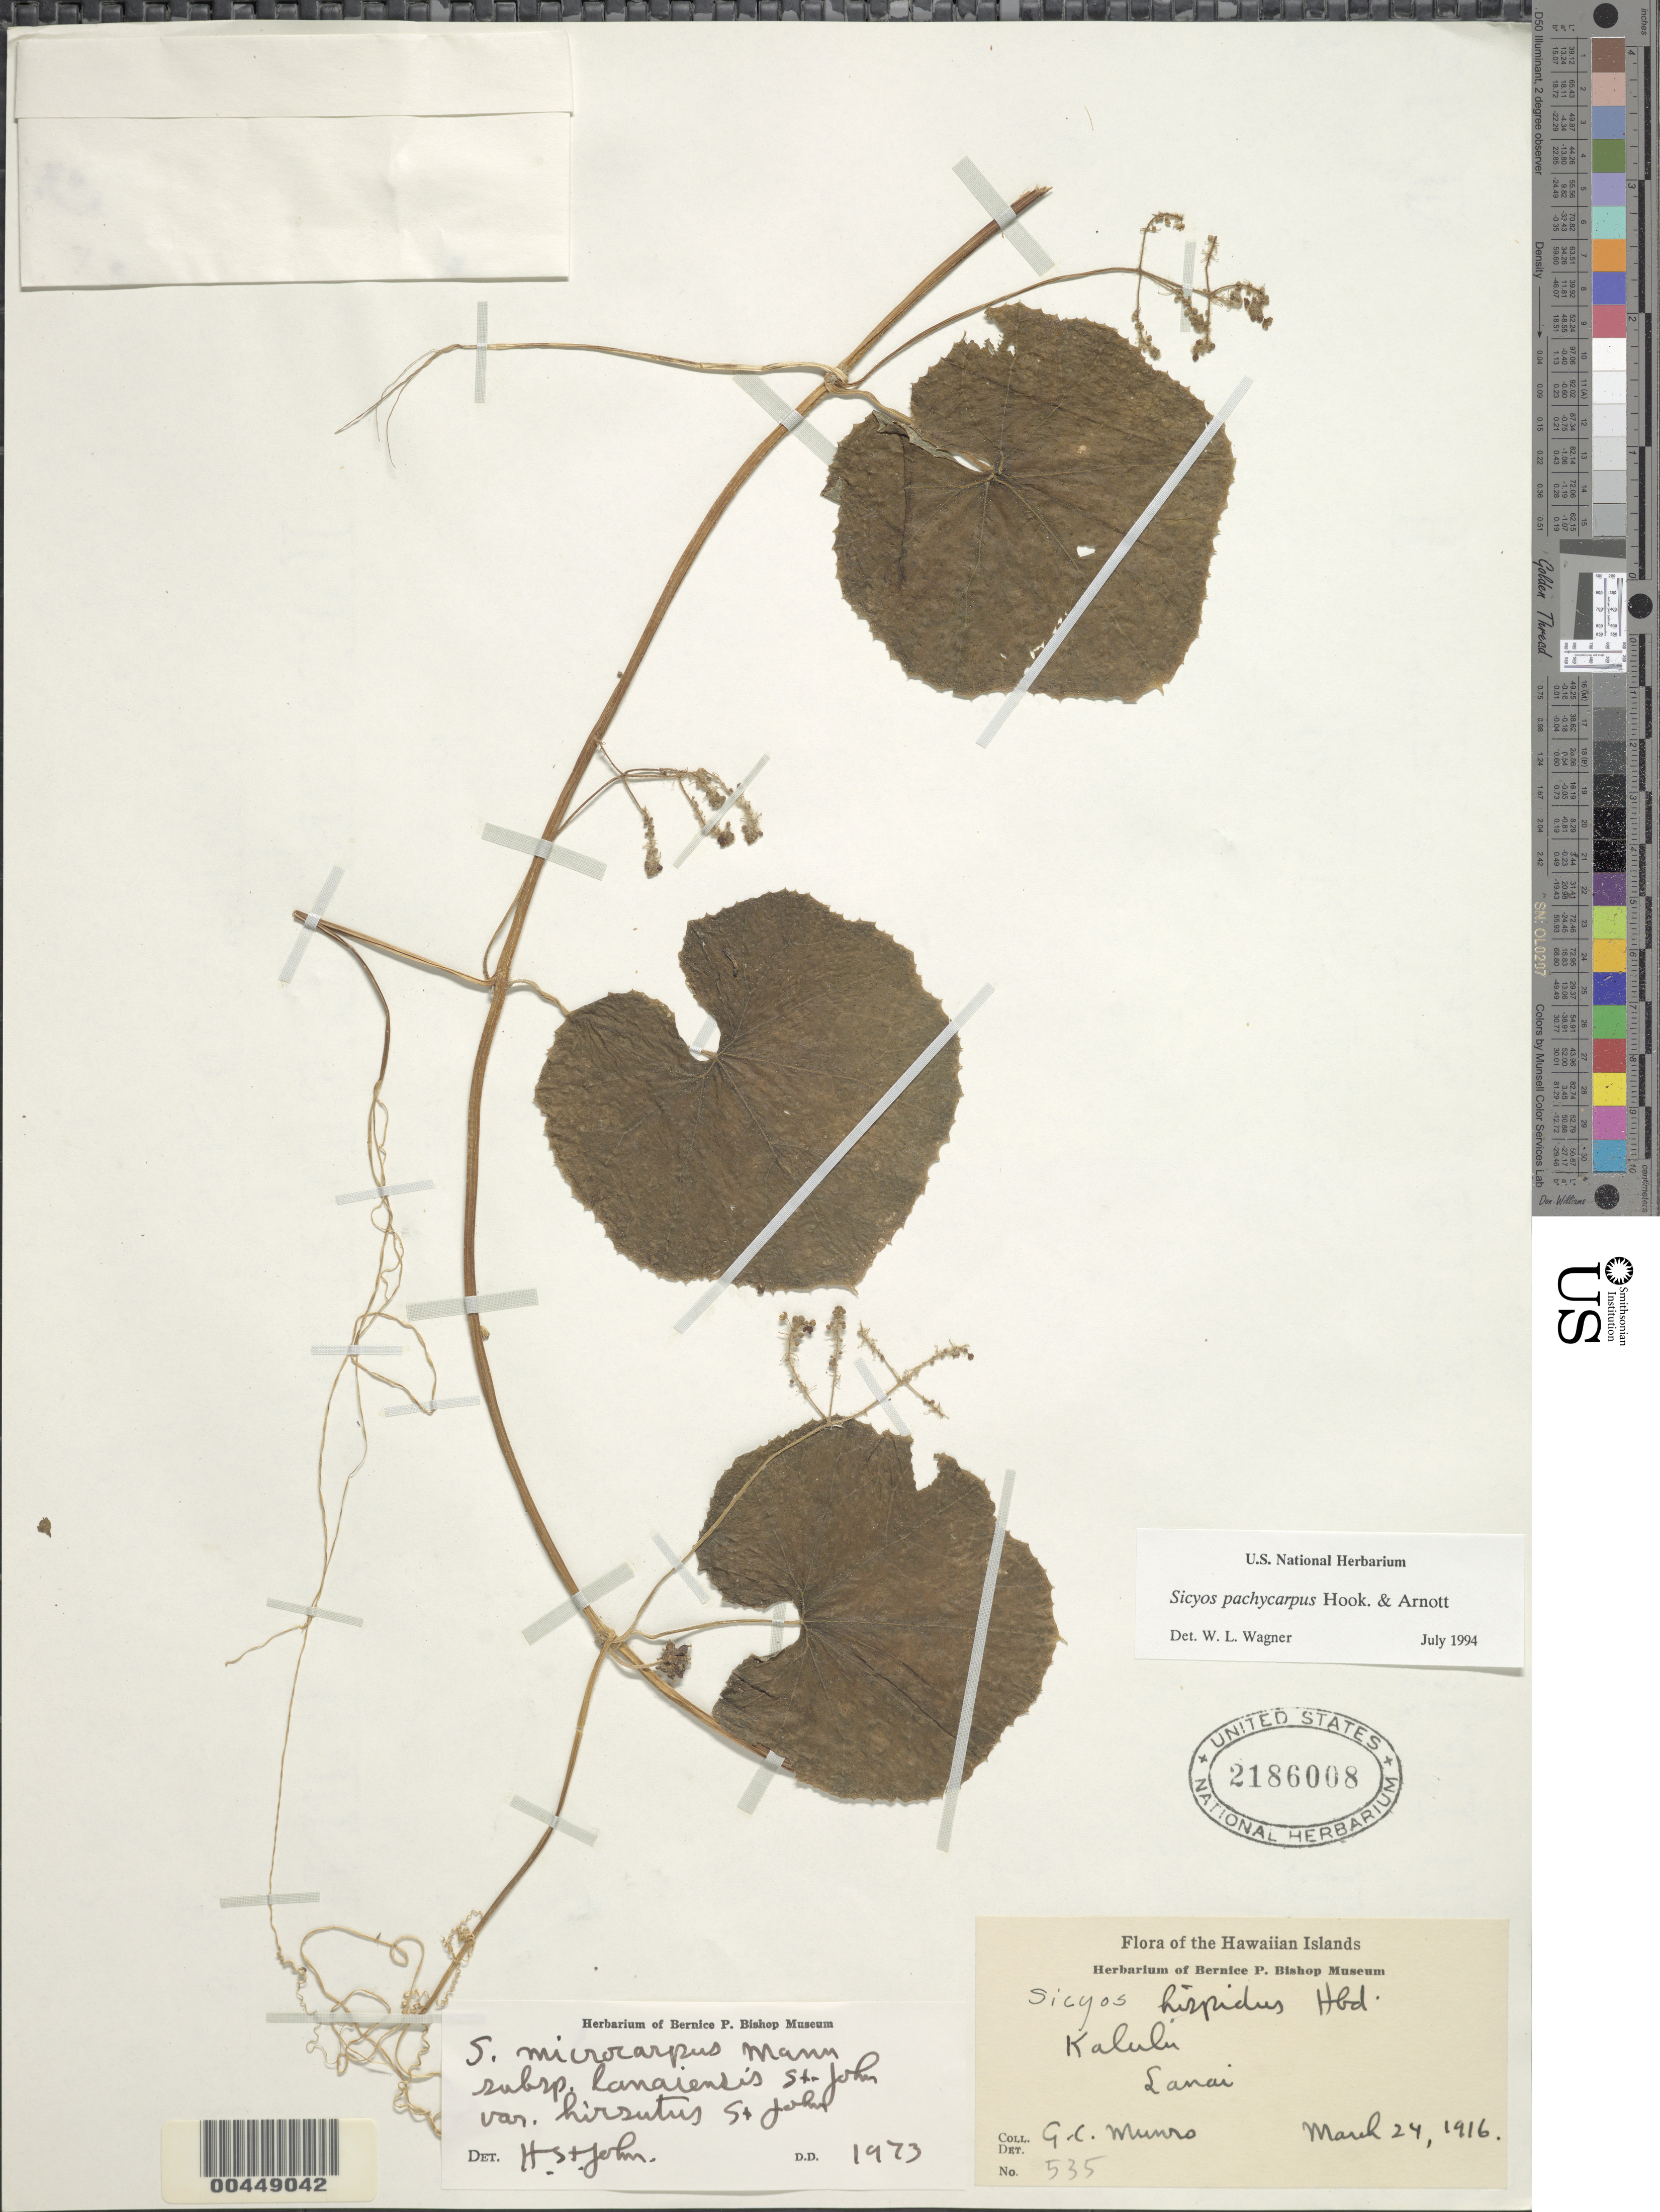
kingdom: Plantae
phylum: Tracheophyta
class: Magnoliopsida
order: Cucurbitales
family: Cucurbitaceae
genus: Sicyos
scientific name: Sicyos pachycarpus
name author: Hook. & Arn.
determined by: Wagner, W. L., (BOT), Smithsonian Institution - National Museum of Natural History (UNITED STATES)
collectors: G. C. Munro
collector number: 535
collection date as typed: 24 Mar 1916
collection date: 1916-03-24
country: United States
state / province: Hawaii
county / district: Maui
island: Lana'i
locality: Kalulu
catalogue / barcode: US 2186008